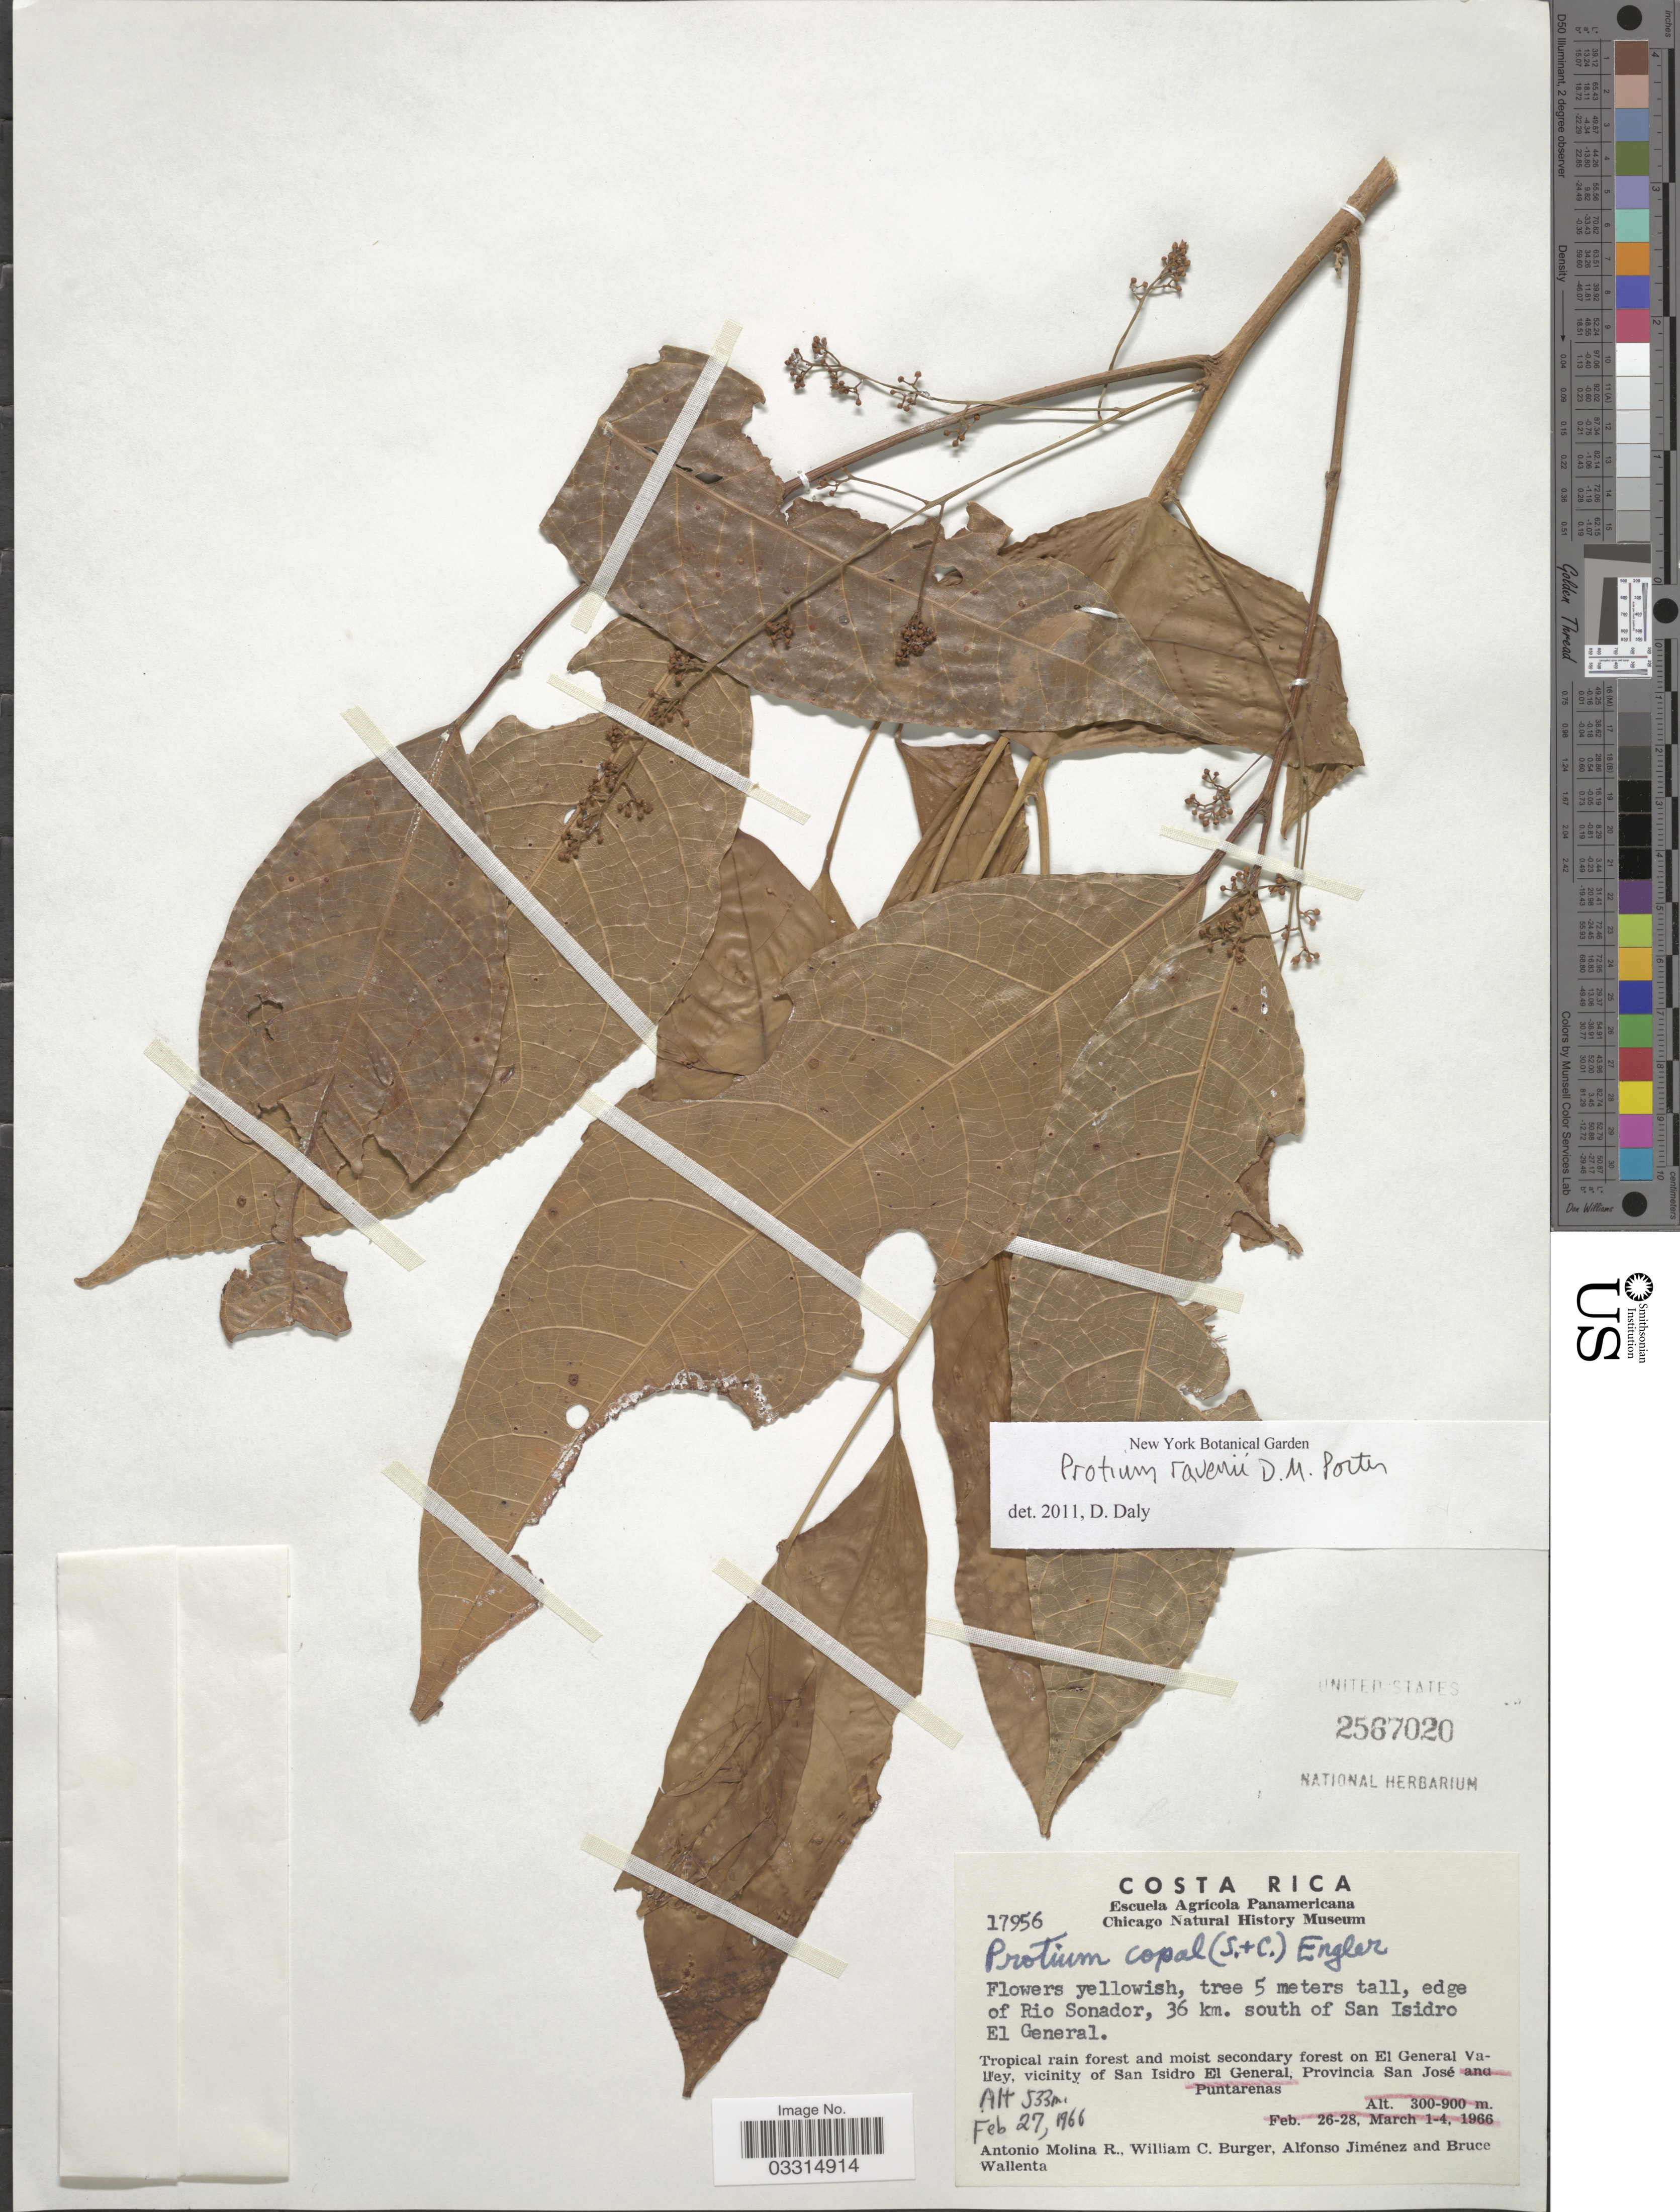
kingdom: Plantae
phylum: Tracheophyta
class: Magnoliopsida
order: Sapindales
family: Burseraceae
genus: Protium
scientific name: Protium ravenii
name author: D.M. Porter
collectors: A. Molina R., W. Burger, A. Jiménez & B. Wallenta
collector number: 17956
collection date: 1966-02-27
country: Costa Rica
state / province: San José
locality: On El General Valley, vicinity of San Isidro El General.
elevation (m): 533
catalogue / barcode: US 2567020